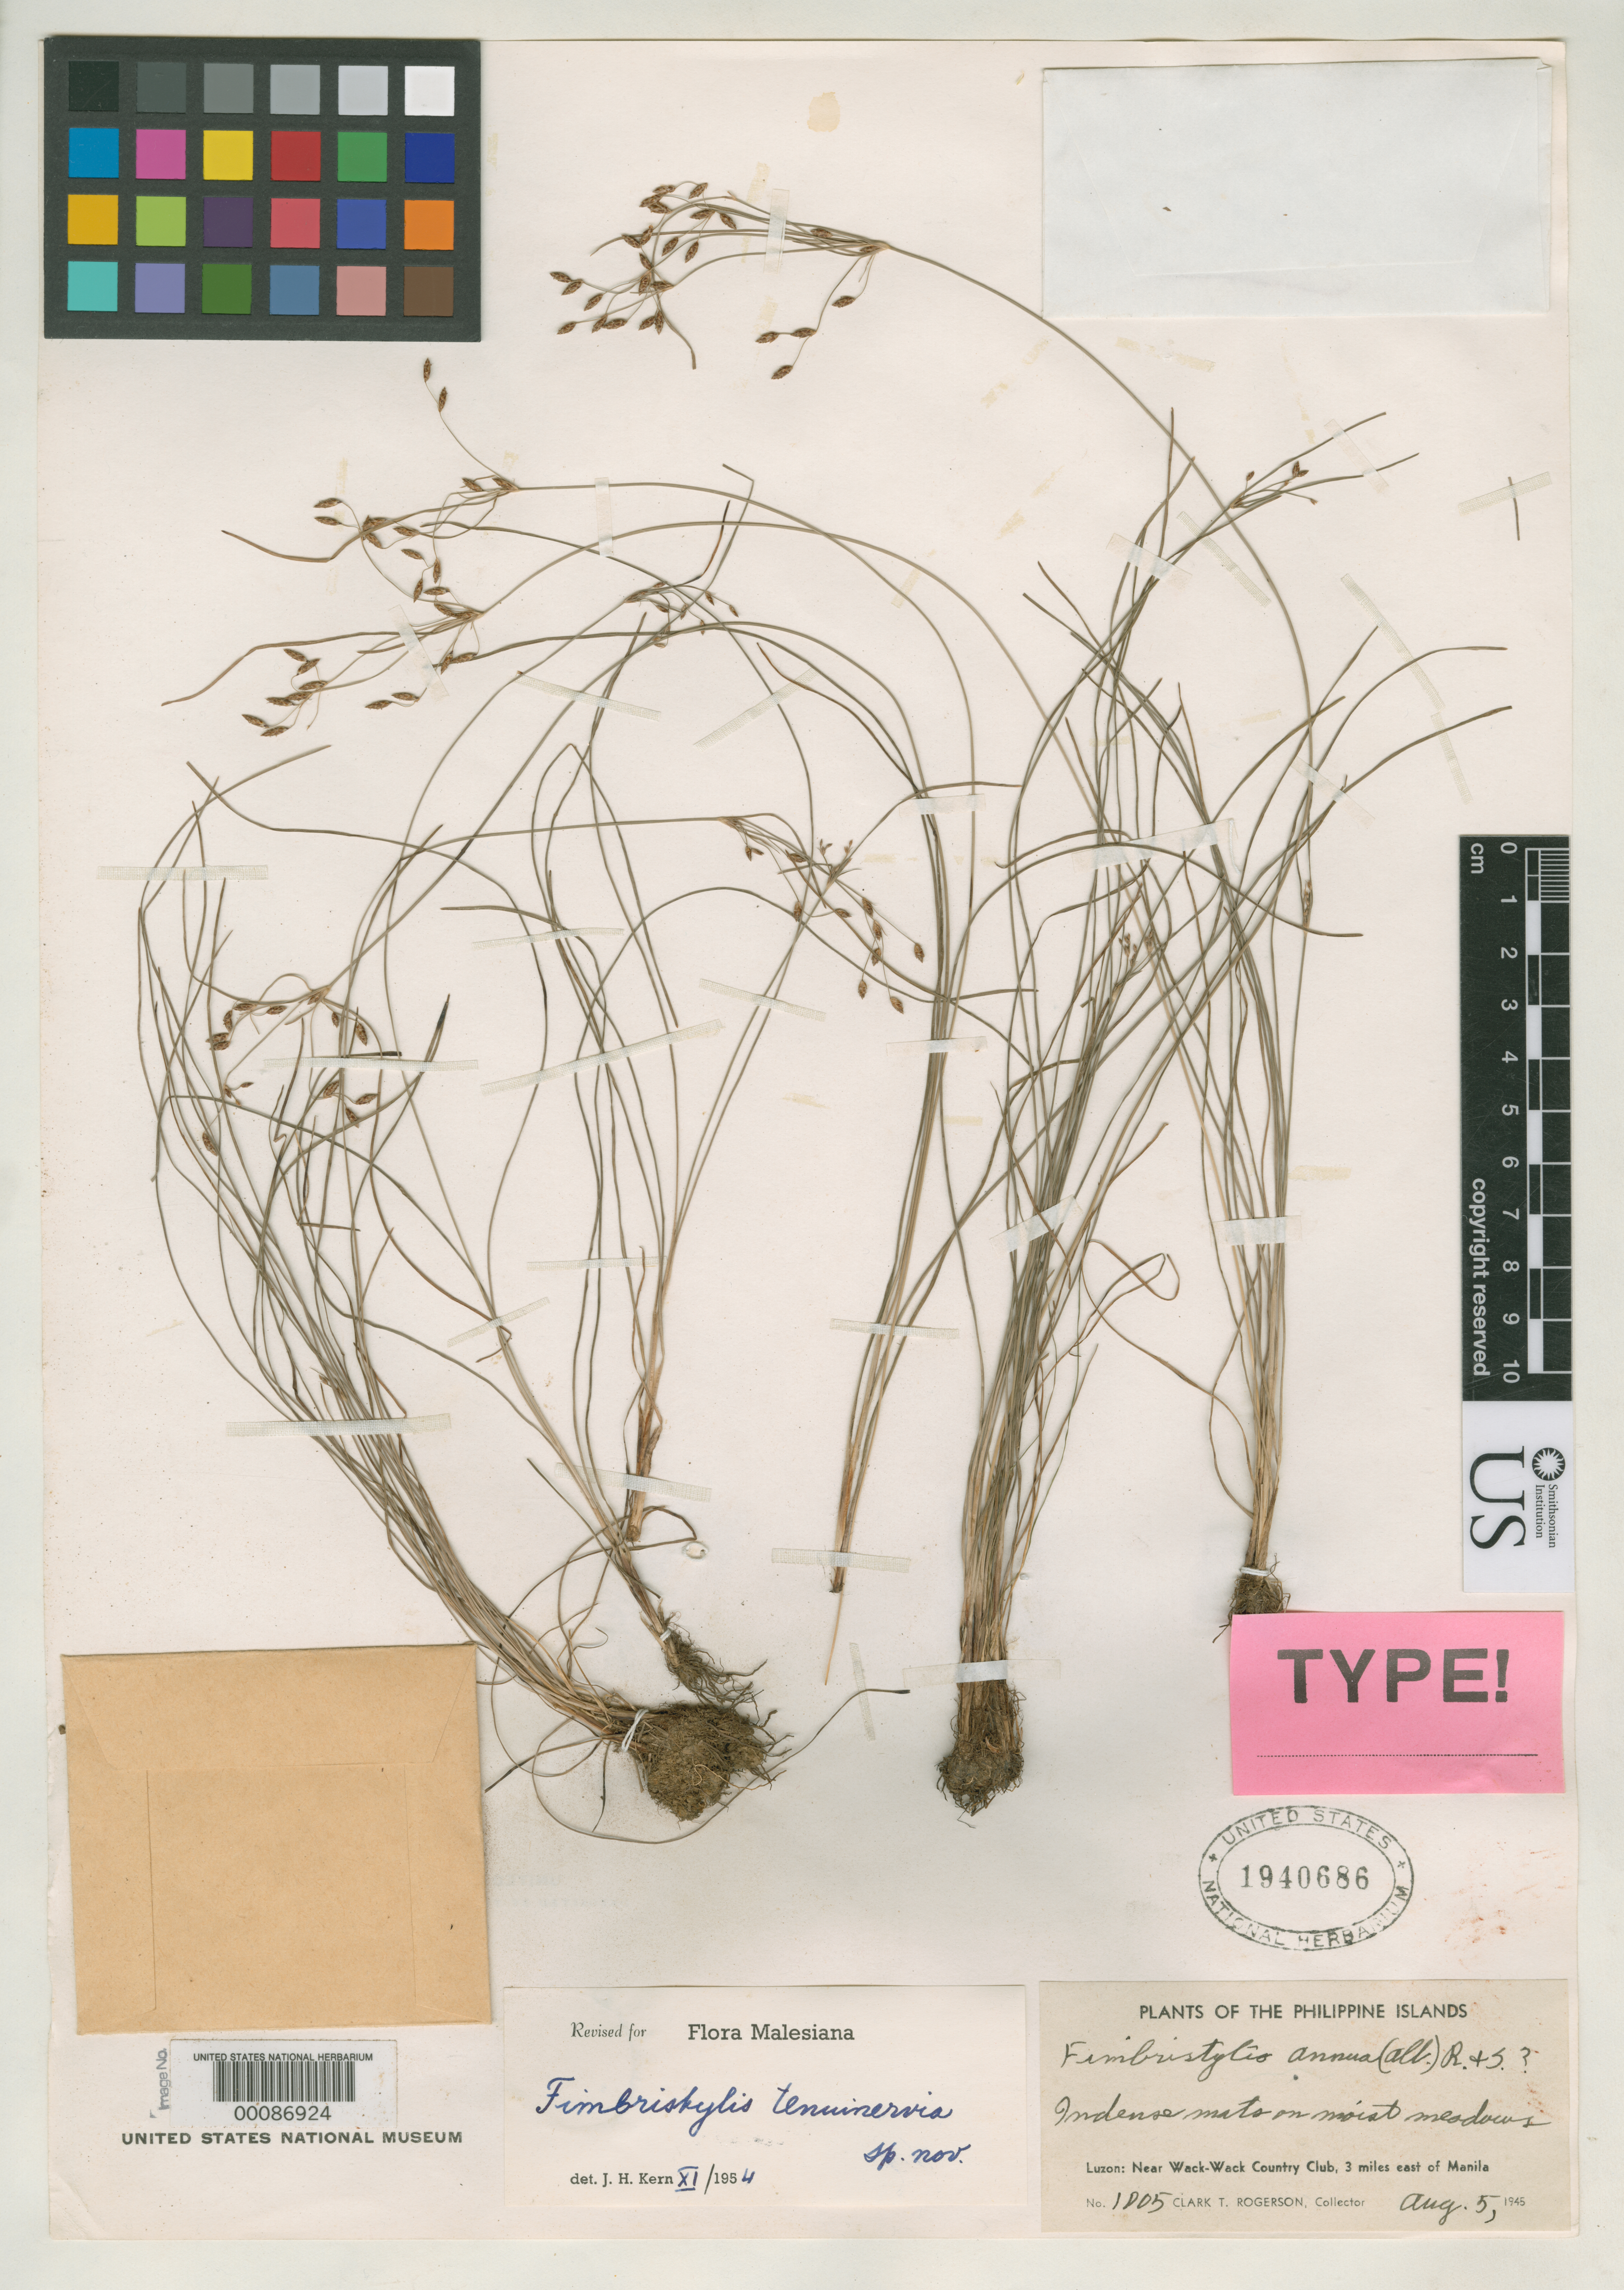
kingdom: Plantae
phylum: Tracheophyta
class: Liliopsida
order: Poales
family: Cyperaceae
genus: Fimbristylis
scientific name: Fimbristylis tenuinervia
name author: J. Kern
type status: Holotype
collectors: C. Rogerson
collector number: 1005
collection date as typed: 05 Aug 1945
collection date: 1945-08-05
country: Philippines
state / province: Calabarzon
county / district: Quezon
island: Luzon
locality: Wack-Wack Country Club, 3 mi E of Manila.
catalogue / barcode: US 1940686